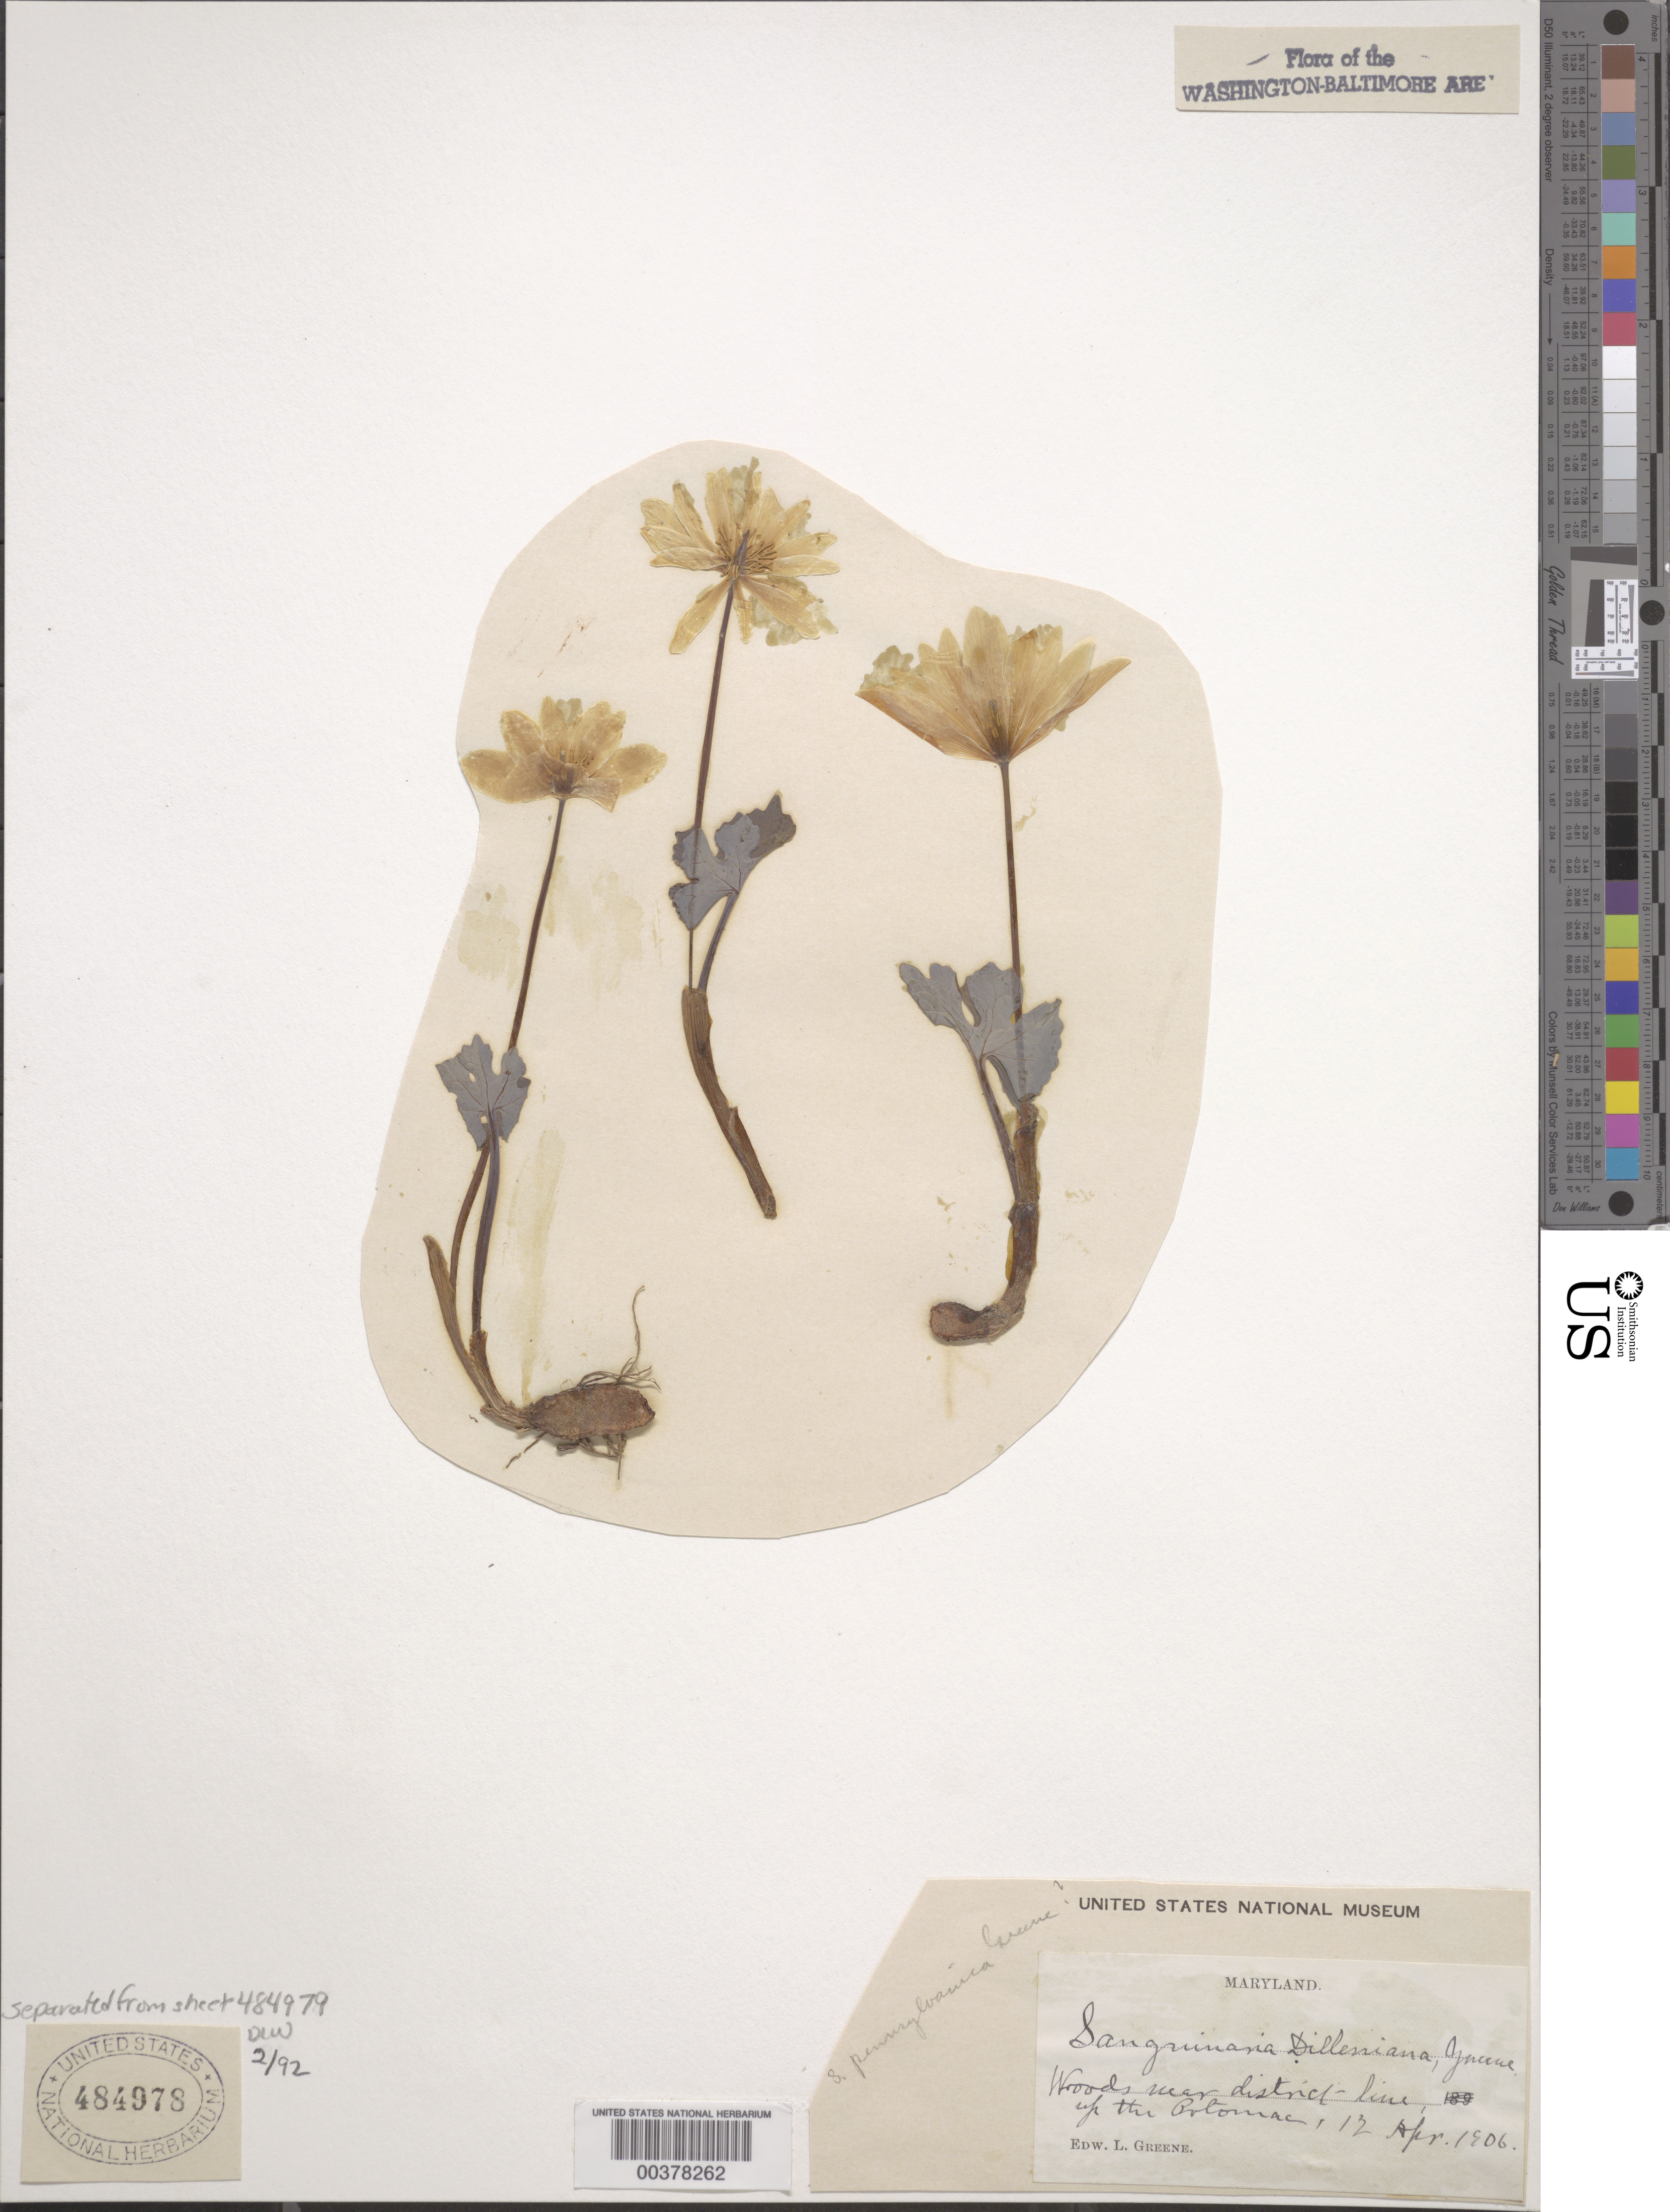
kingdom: Plantae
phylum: Tracheophyta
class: Magnoliopsida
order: Ranunculales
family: Papaveraceae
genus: Sanguinaria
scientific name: Sanguinaria canadensis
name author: L.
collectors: E. L. Greene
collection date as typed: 12 Apr 1906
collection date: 1906-04-12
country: United States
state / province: Maryland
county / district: Montgomery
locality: District Line vicinity, Potomac banks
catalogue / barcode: US 484978